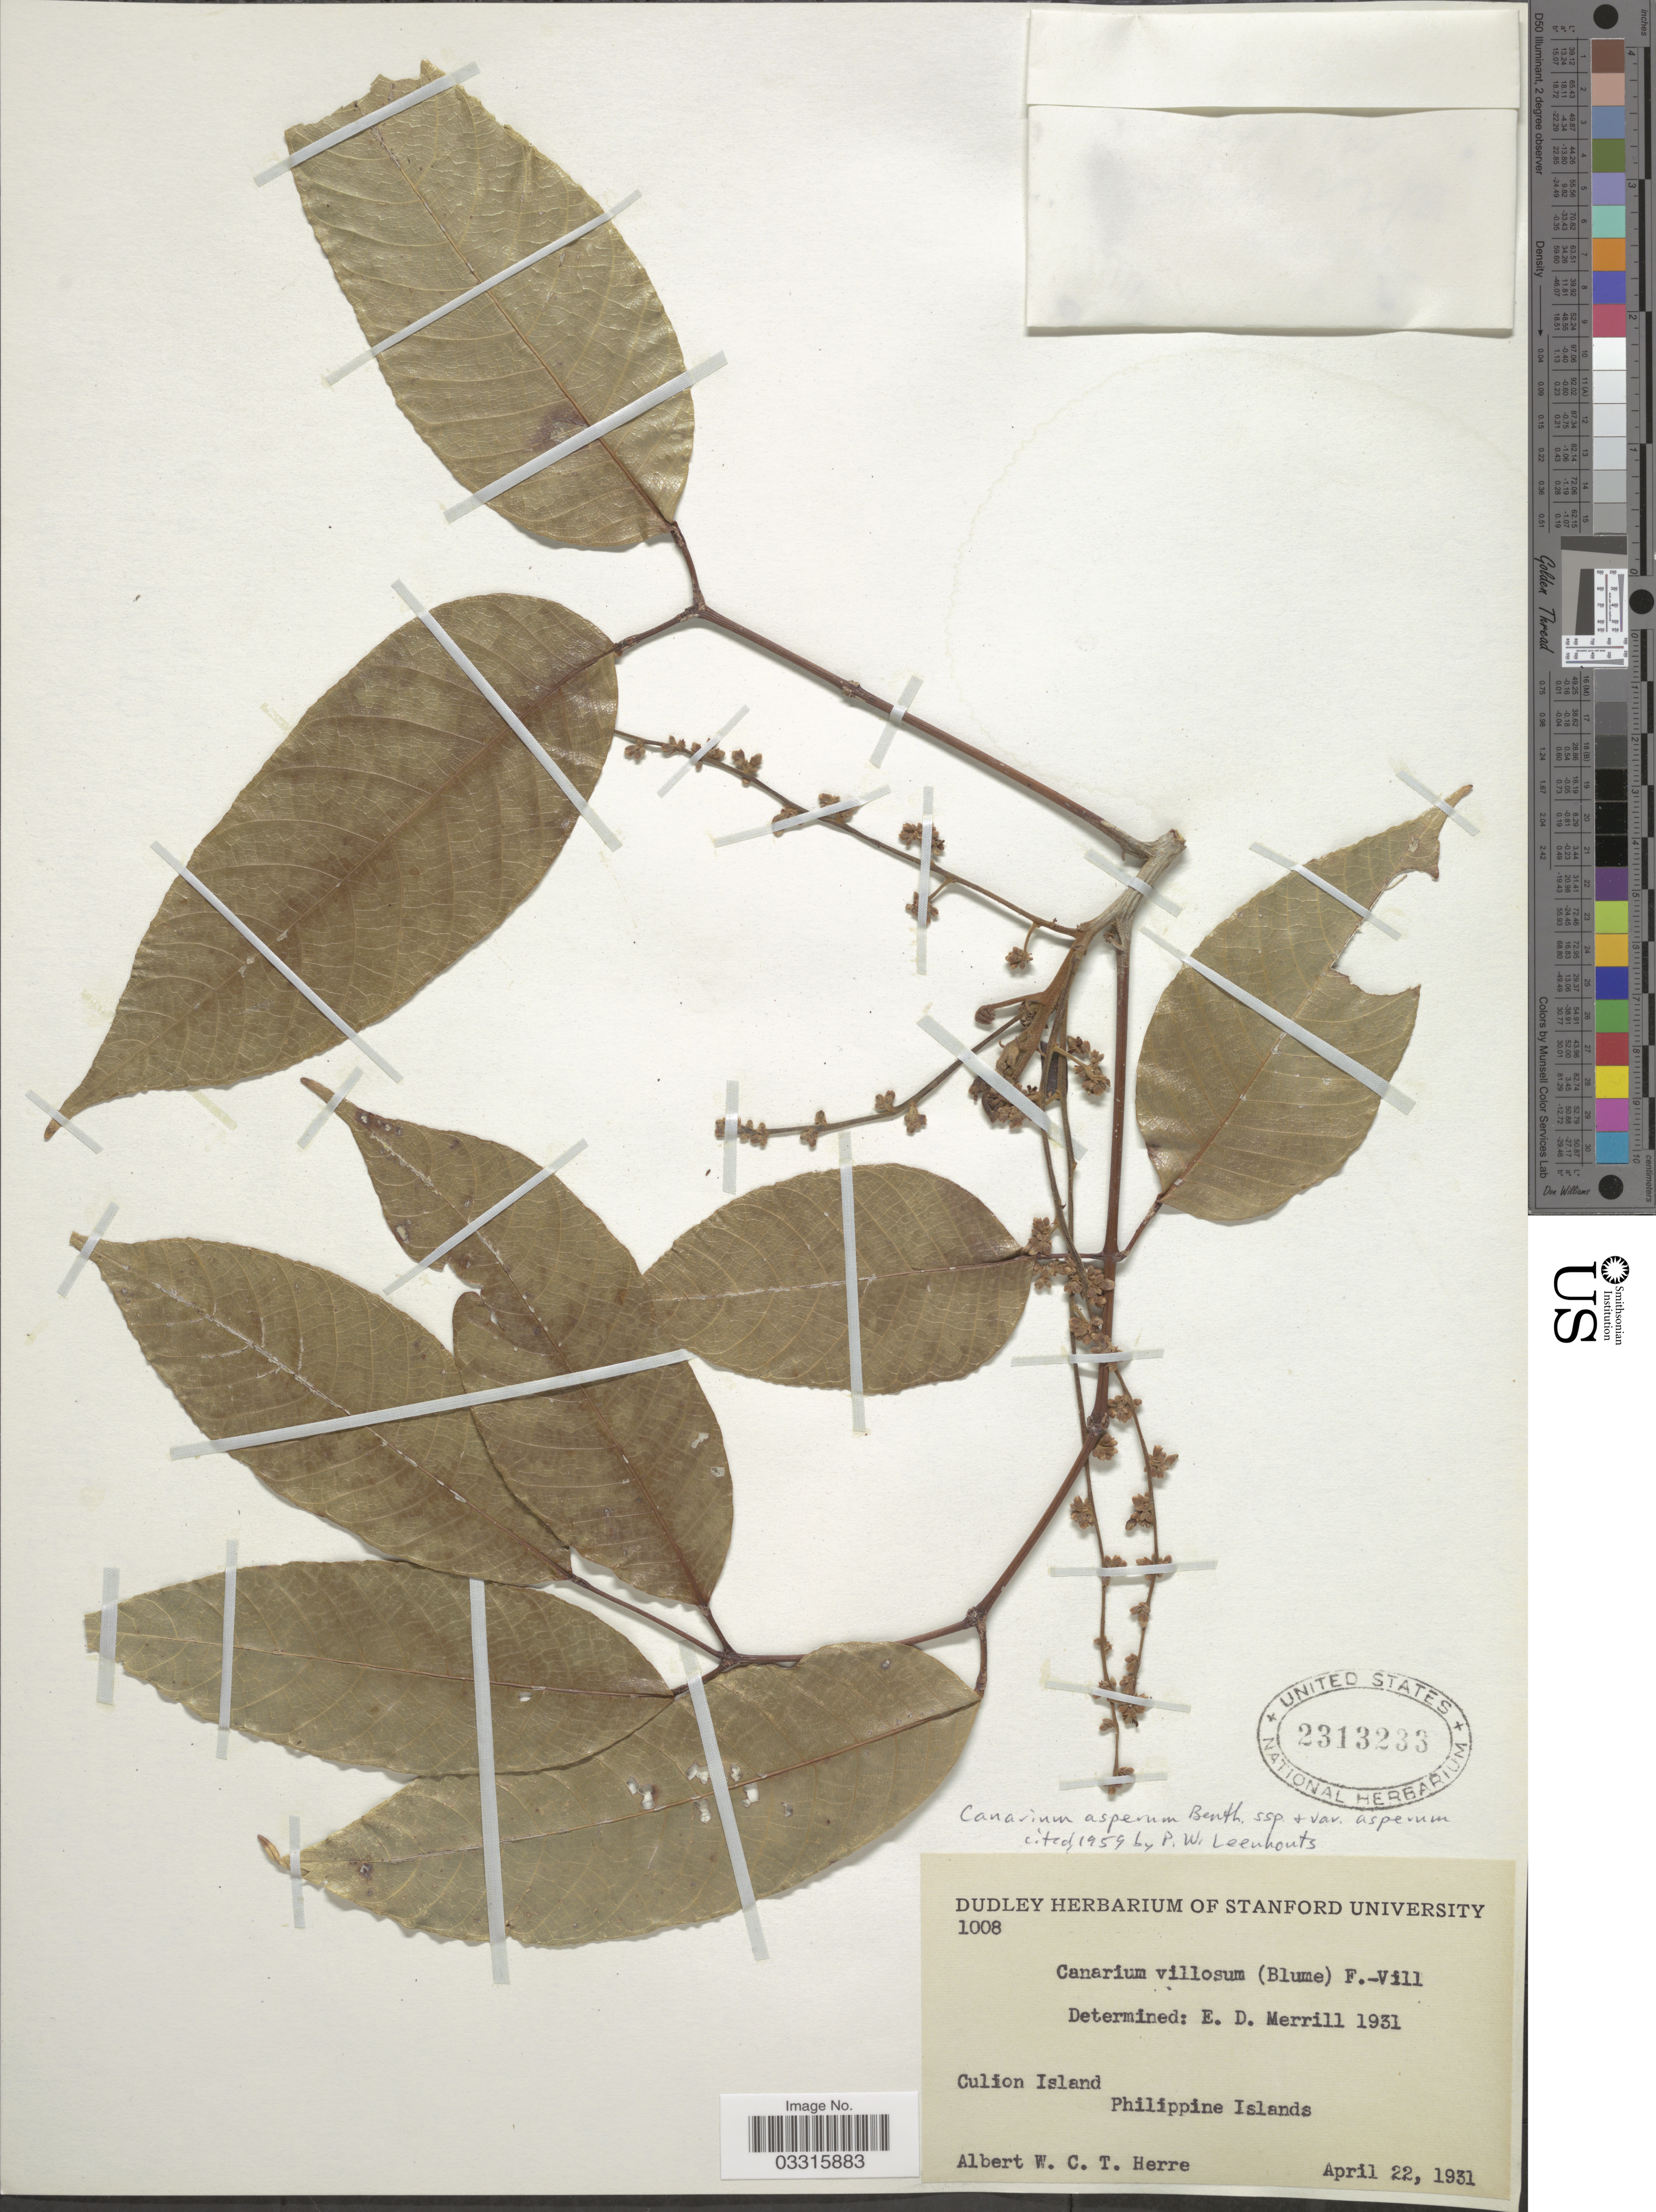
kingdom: Plantae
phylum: Tracheophyta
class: Magnoliopsida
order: Sapindales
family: Burseraceae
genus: Canarium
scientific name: Canarium asperum subsp. asperum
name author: Benth.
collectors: A. W. Herre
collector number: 1008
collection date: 1931-04-22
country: Philippines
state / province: Mimaropa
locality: Culion Island.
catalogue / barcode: US 2313233